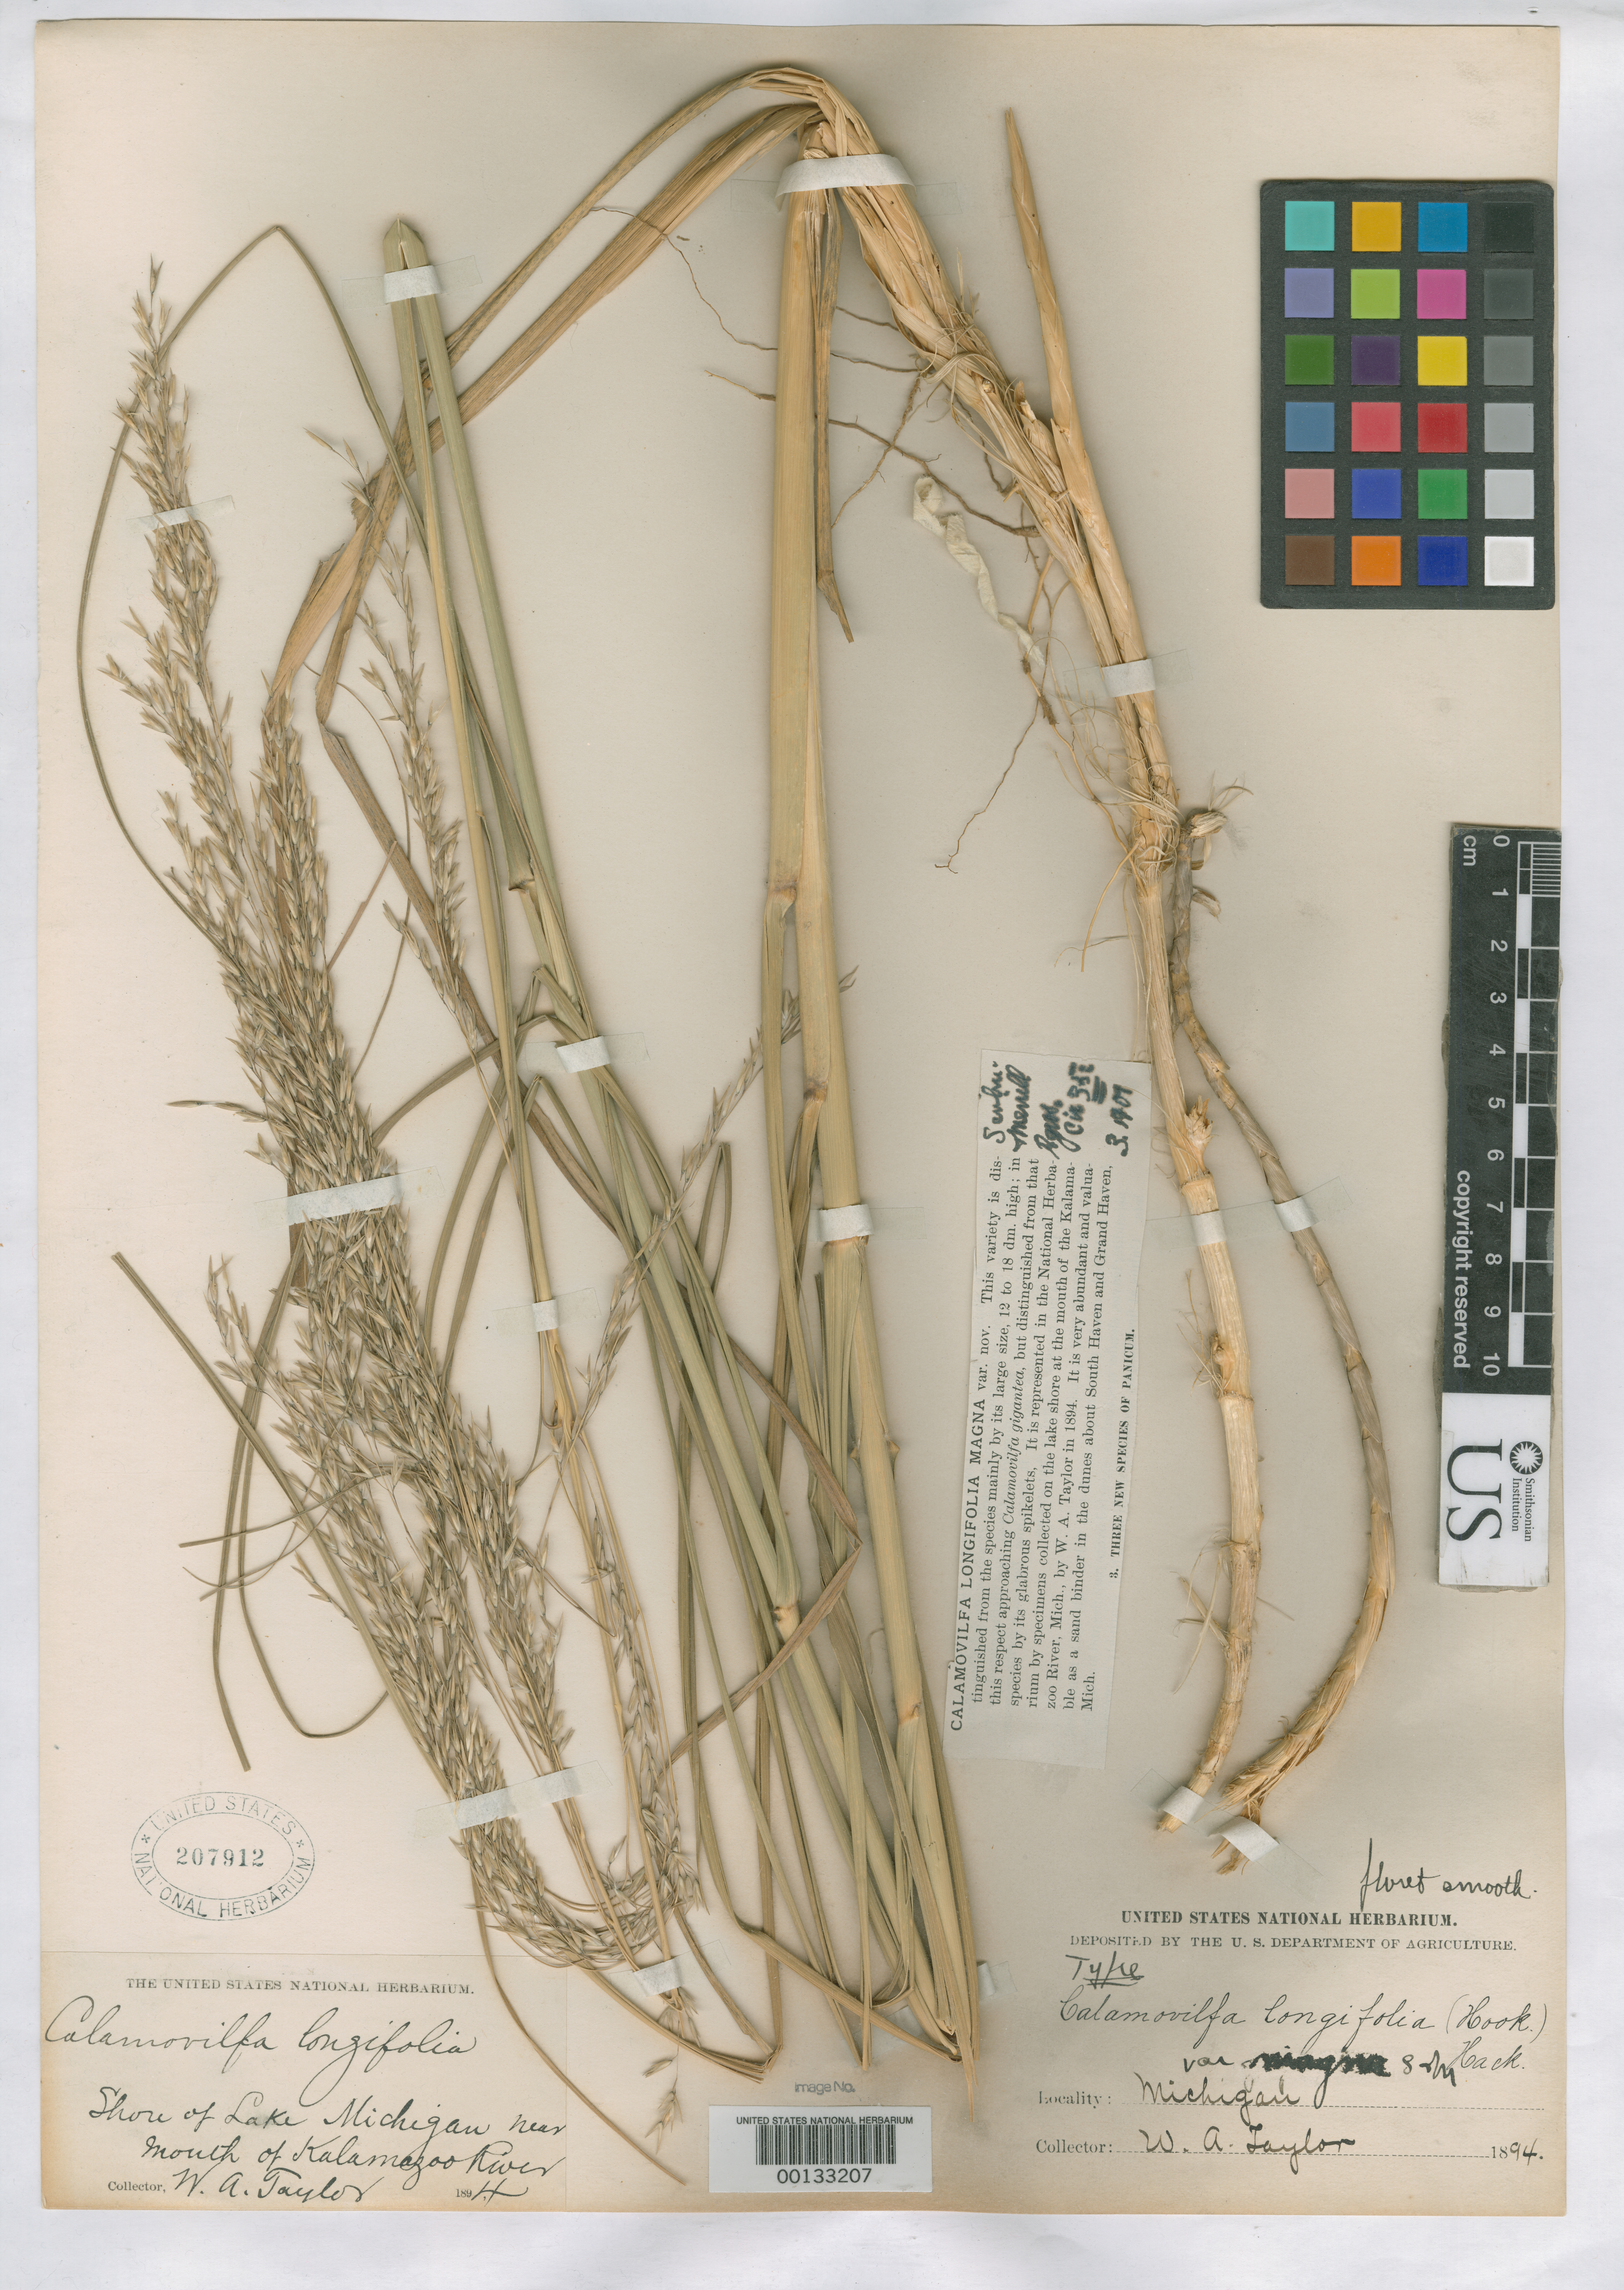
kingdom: Plantae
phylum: Tracheophyta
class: Liliopsida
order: Poales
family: Poaceae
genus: Calamovilfa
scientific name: Calamovilfa longifolia var. magna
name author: Scribn. & Merr.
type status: Holotype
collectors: W. A. Taylor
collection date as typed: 1894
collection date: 1894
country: United States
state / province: Michigan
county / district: Allegan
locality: Lakeshore at mouth of the Kalamazoo river.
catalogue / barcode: US 207912